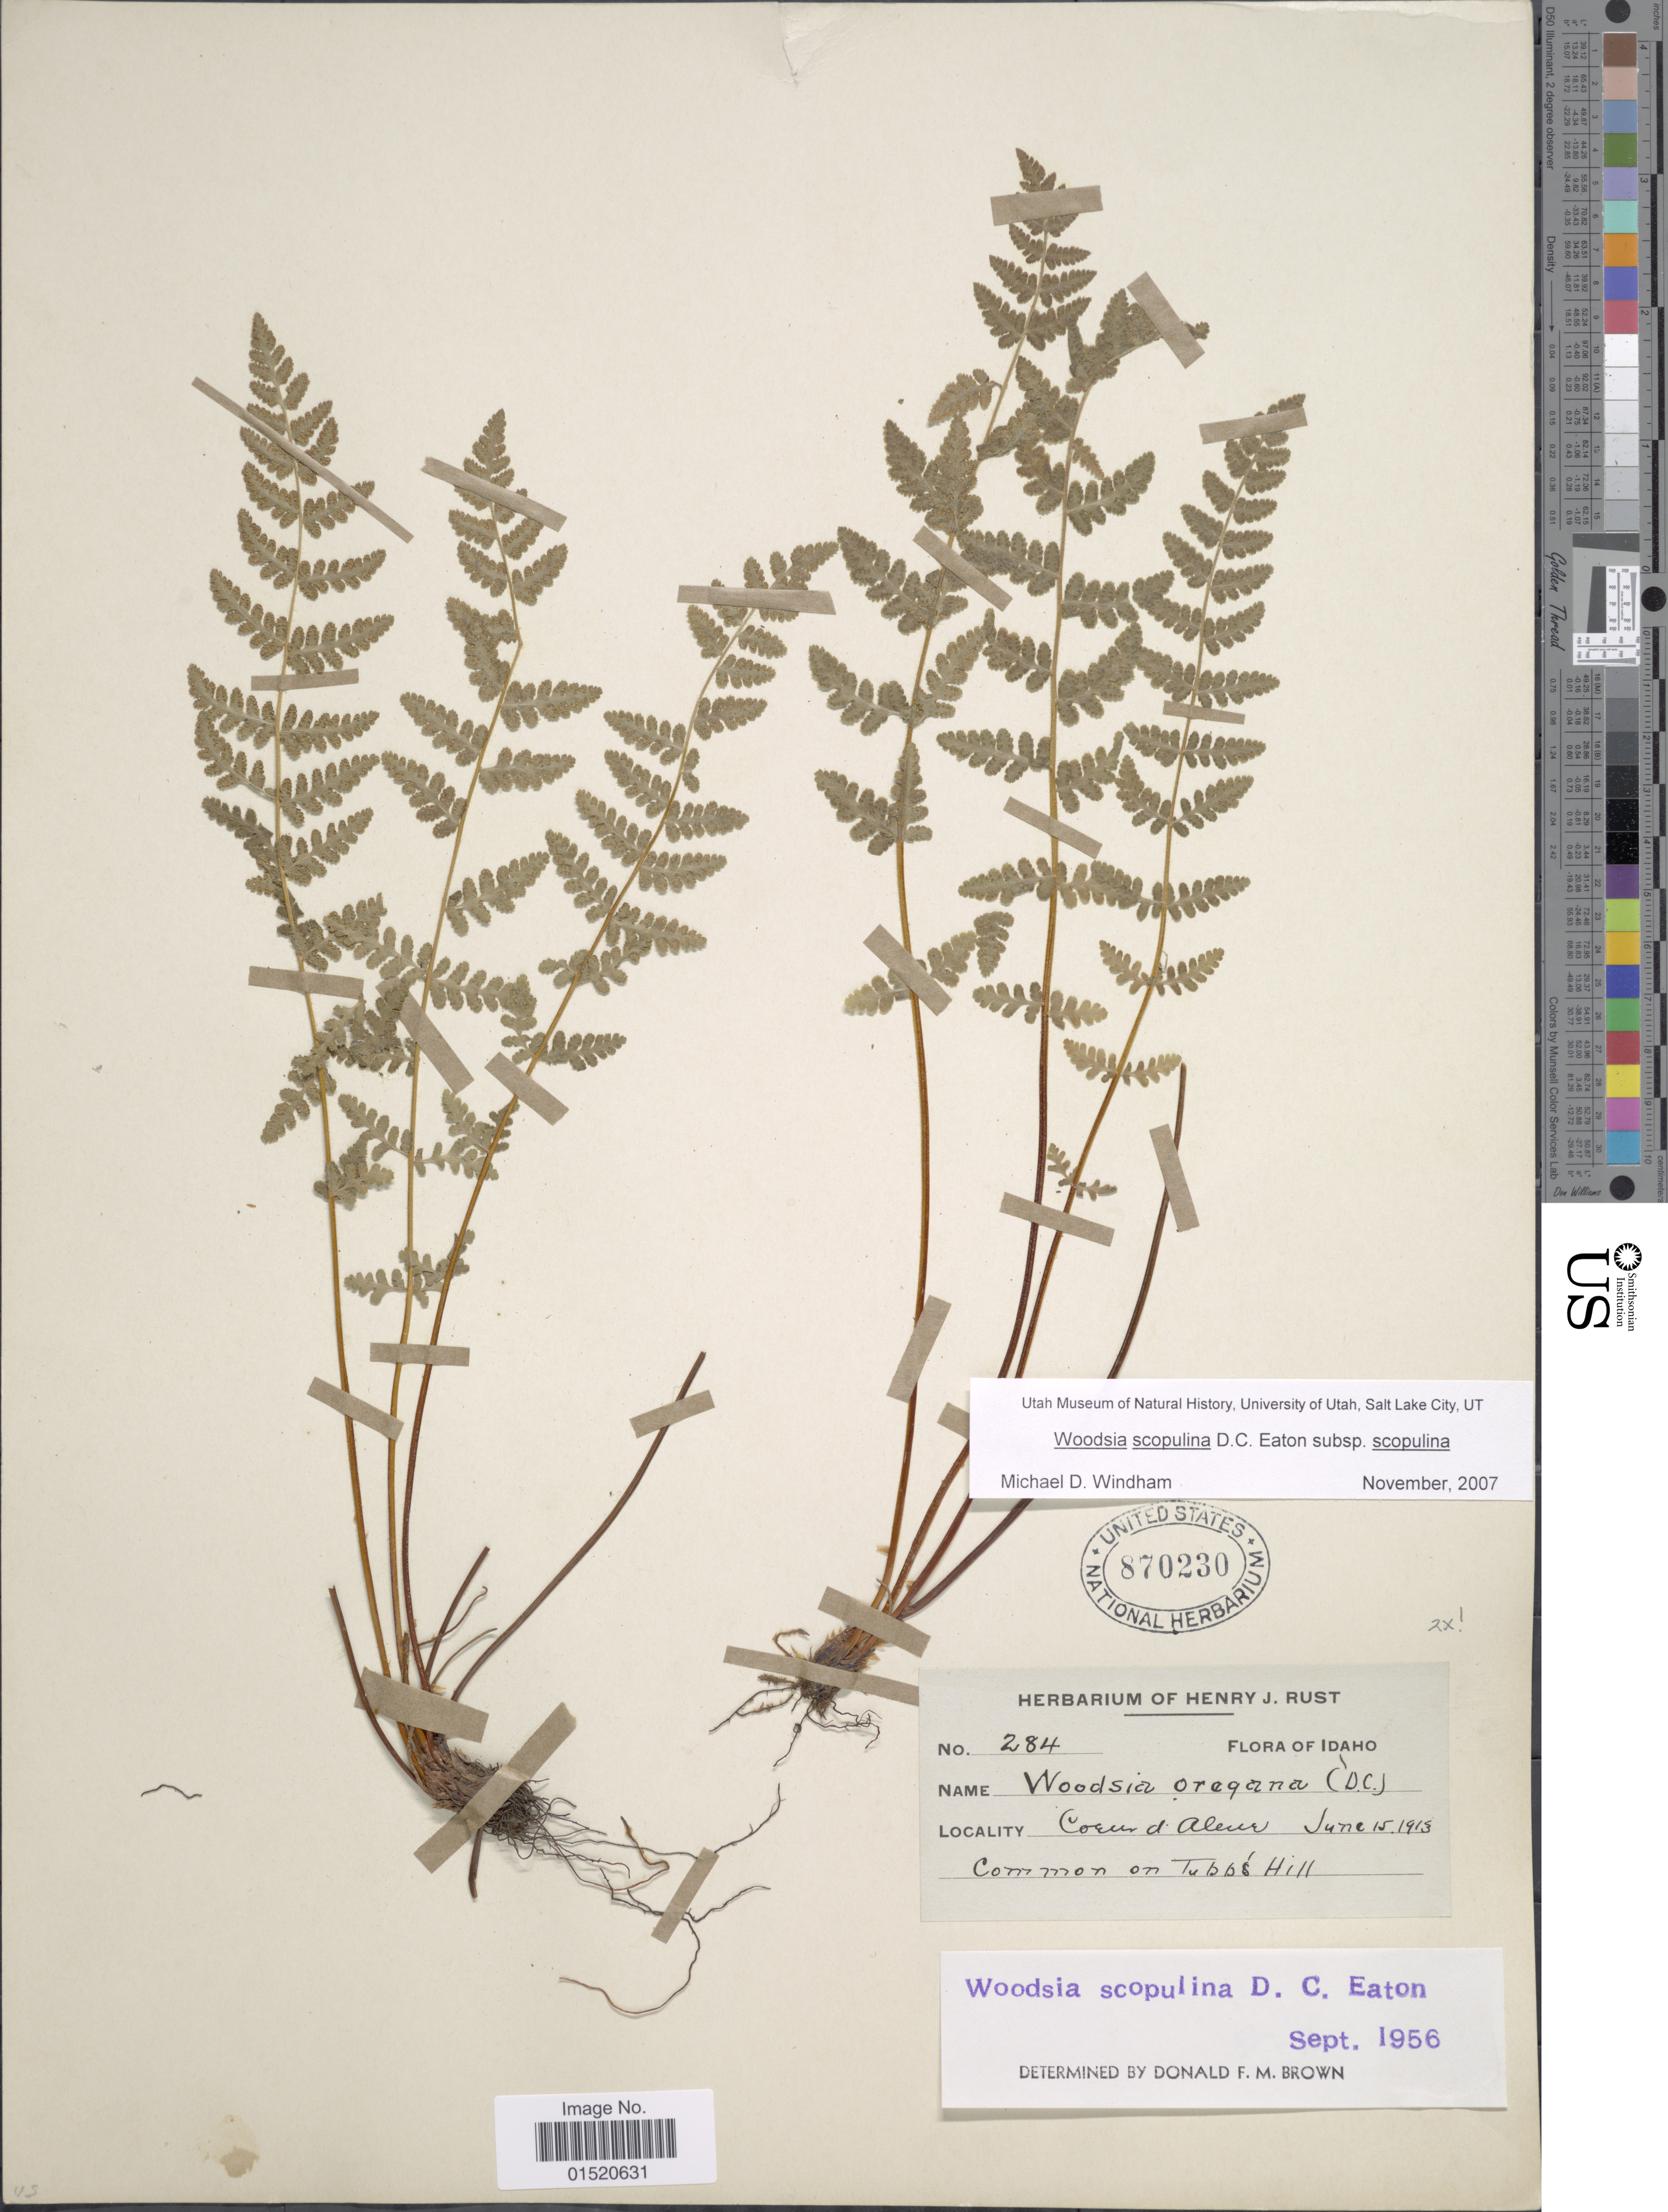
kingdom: Plantae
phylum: Tracheophyta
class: Polypodiopsida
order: Polypodiales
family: Woodsiaceae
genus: Woodsia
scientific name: Woodsia scopulina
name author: D.C. Eaton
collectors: ex herb. Henry J. Rust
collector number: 284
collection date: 1913-06-15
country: United States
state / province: Idaho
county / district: Kootenai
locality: Coeur d'Alene, Common on Tubb's Hill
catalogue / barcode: US 870230